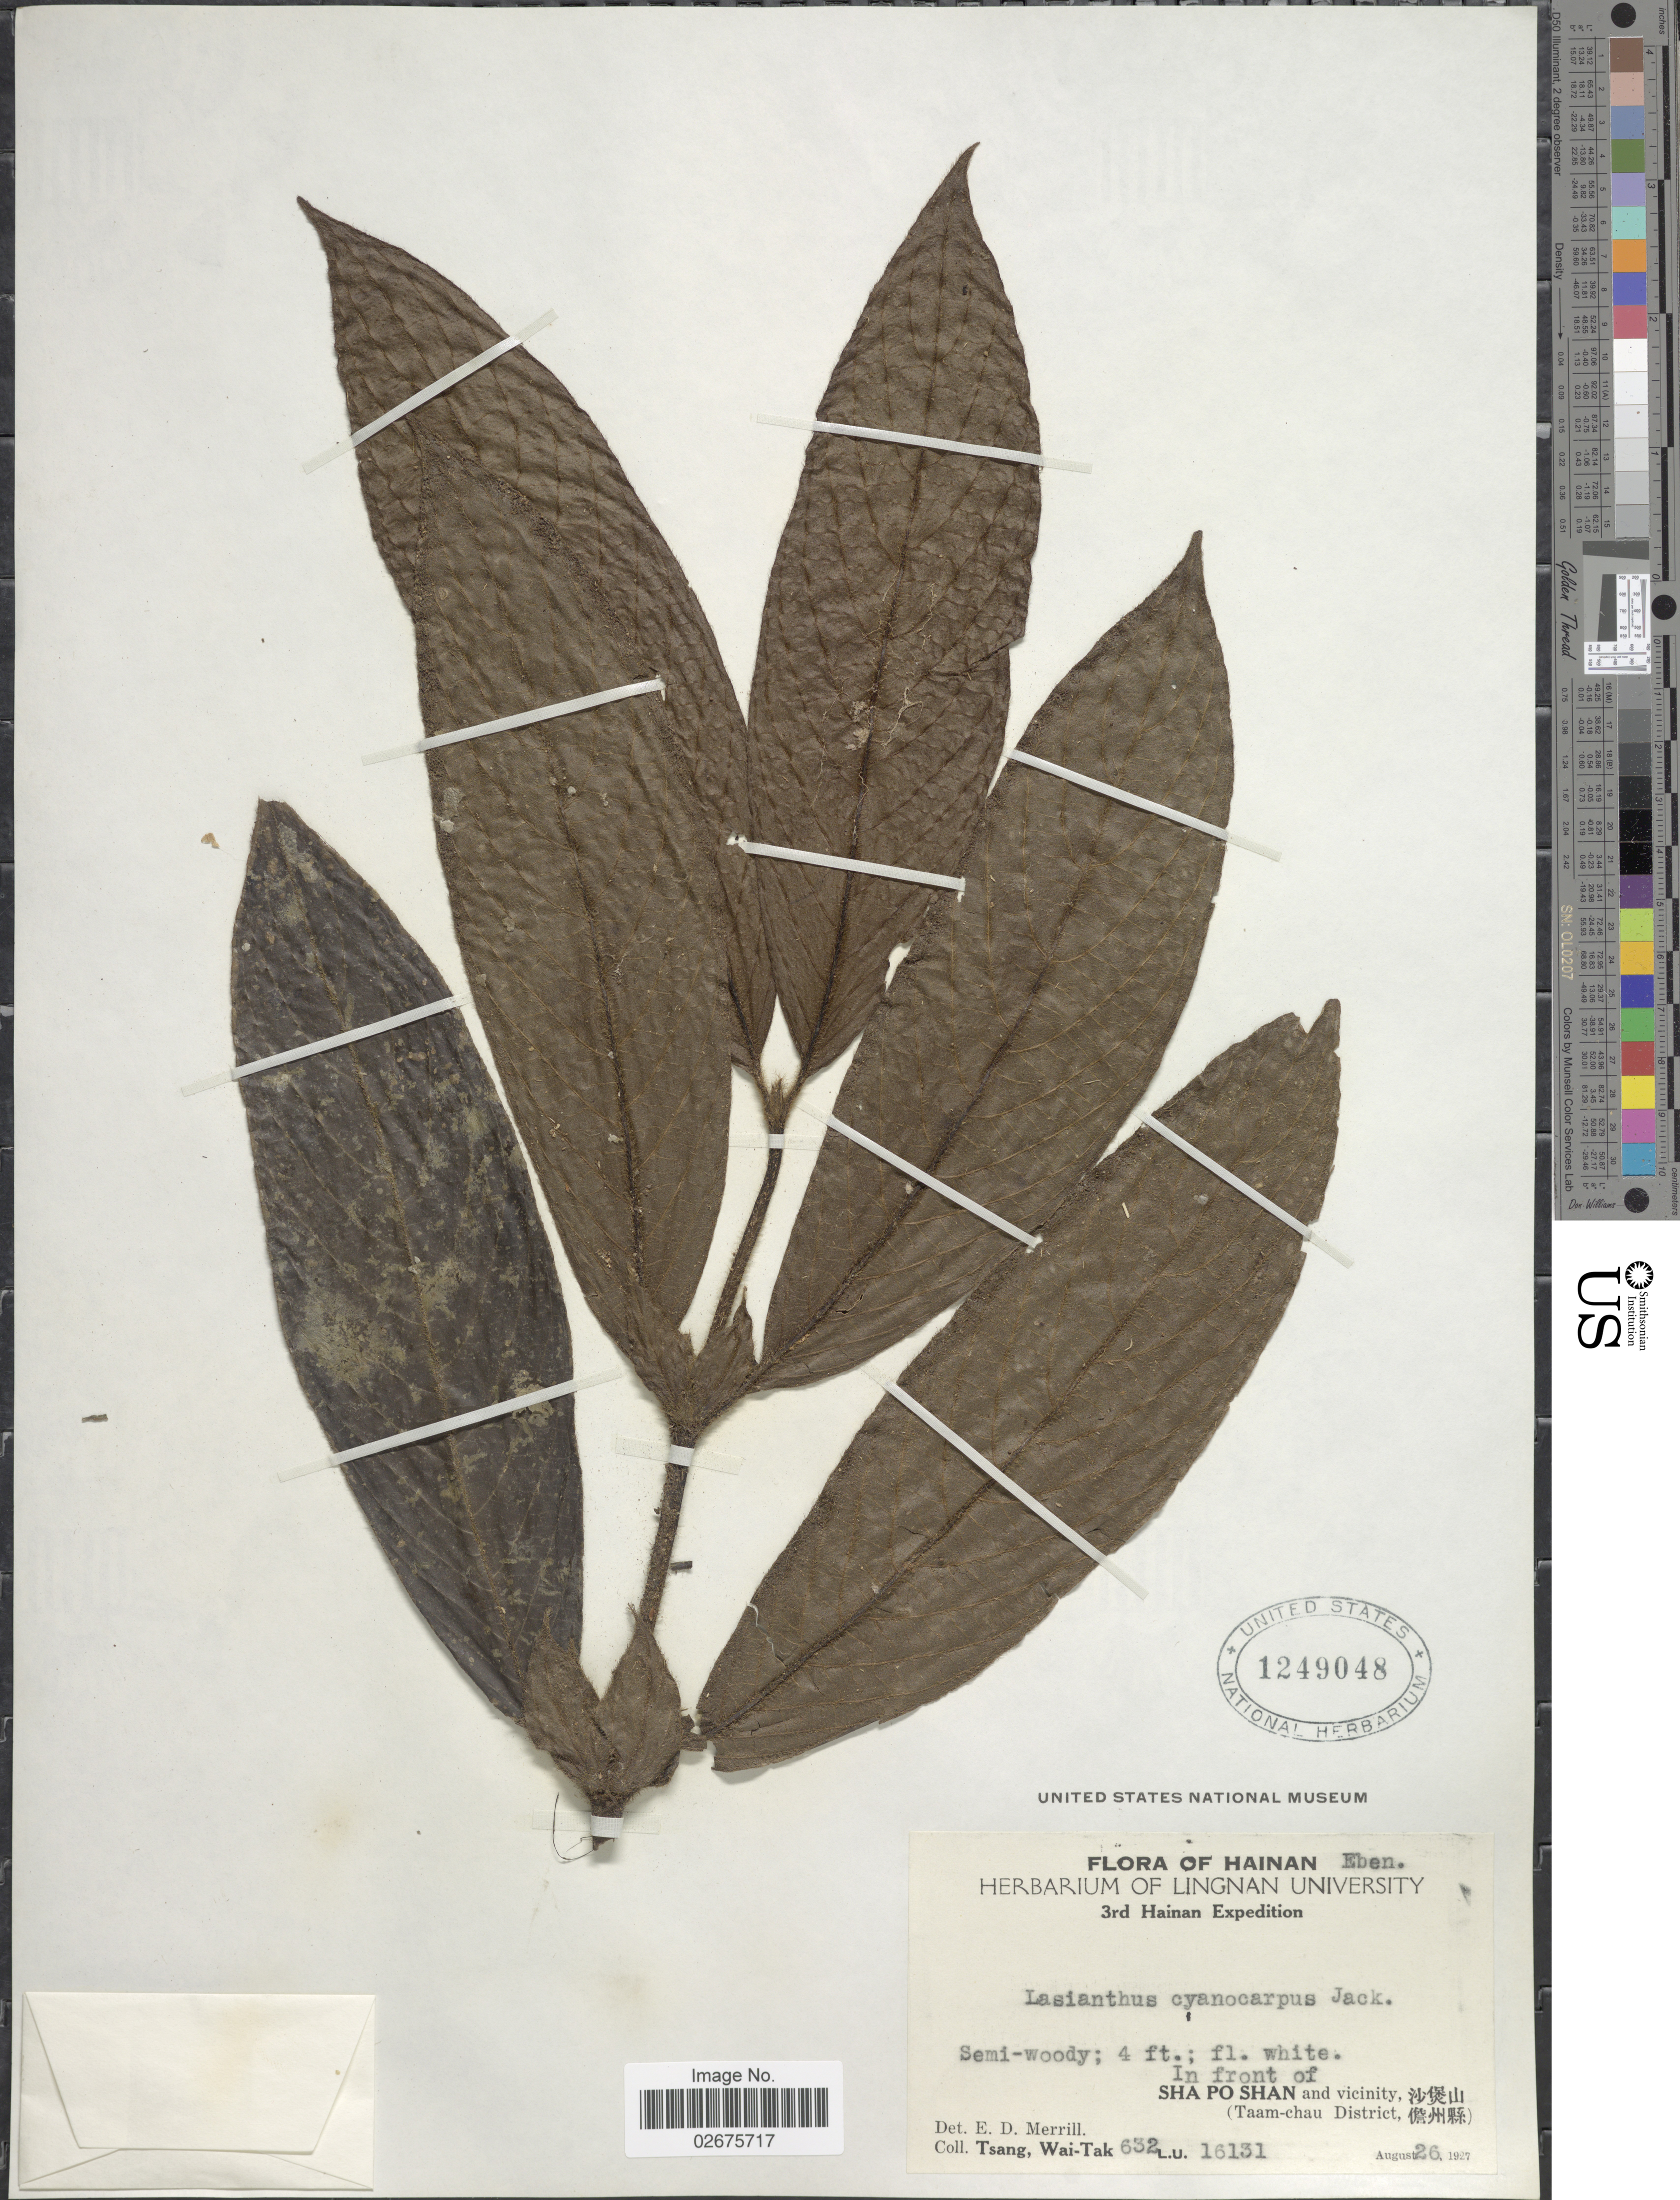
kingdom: Plantae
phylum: Tracheophyta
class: Magnoliopsida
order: Gentianales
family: Rubiaceae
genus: Lasianthus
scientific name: Lasianthus cyanocarpus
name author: Jack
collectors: W. T. Tsang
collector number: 632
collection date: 1927-08-26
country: China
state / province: Hainan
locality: Hainan, Sha Po Shan and vicinity, (Taam-chau District)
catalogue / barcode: US 1249048